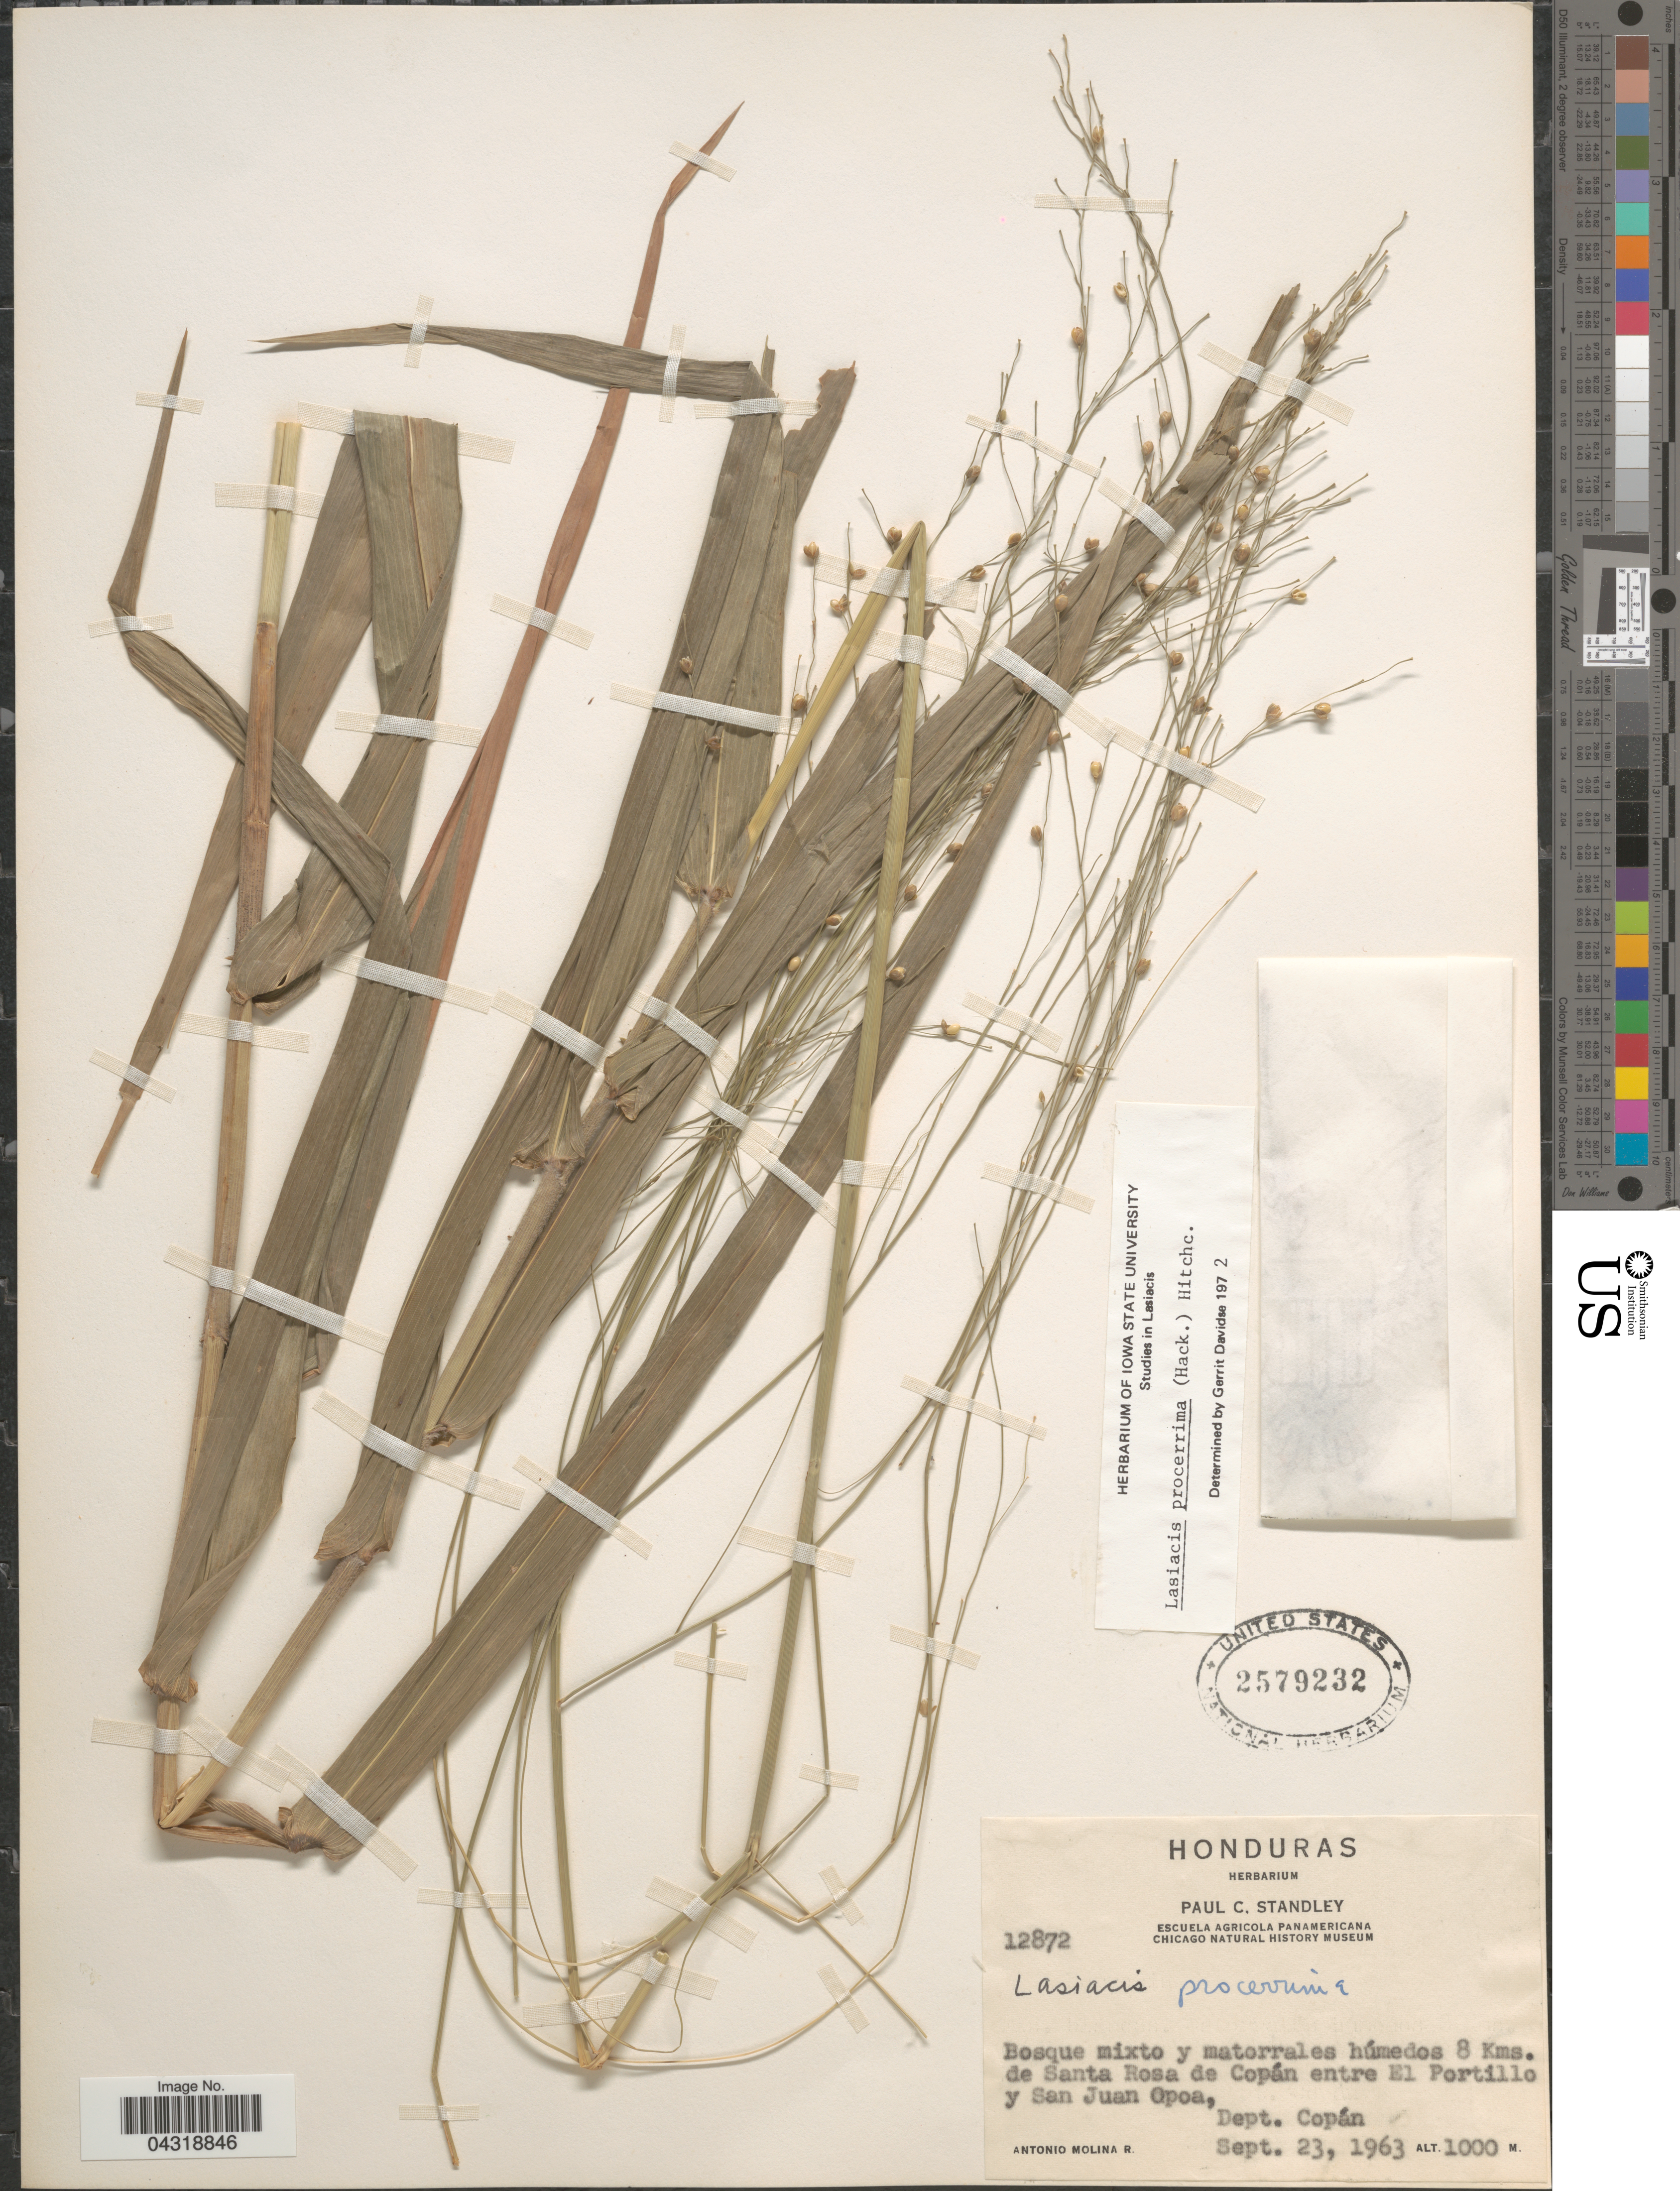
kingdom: Plantae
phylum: Tracheophyta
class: Liliopsida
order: Poales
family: Poaceae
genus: Lasiacis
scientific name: Lasiacis procerrima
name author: (Hack.) Hitchc.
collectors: A. Molina R.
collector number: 12872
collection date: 1963-09-23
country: Honduras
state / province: Copan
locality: Bosque mixto y matorrales húmedos 8 Kms. de Santa Rosa de Copán entre El Portillo y San Juan Opoa, Dept. Copán.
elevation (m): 1000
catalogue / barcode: US 2579232